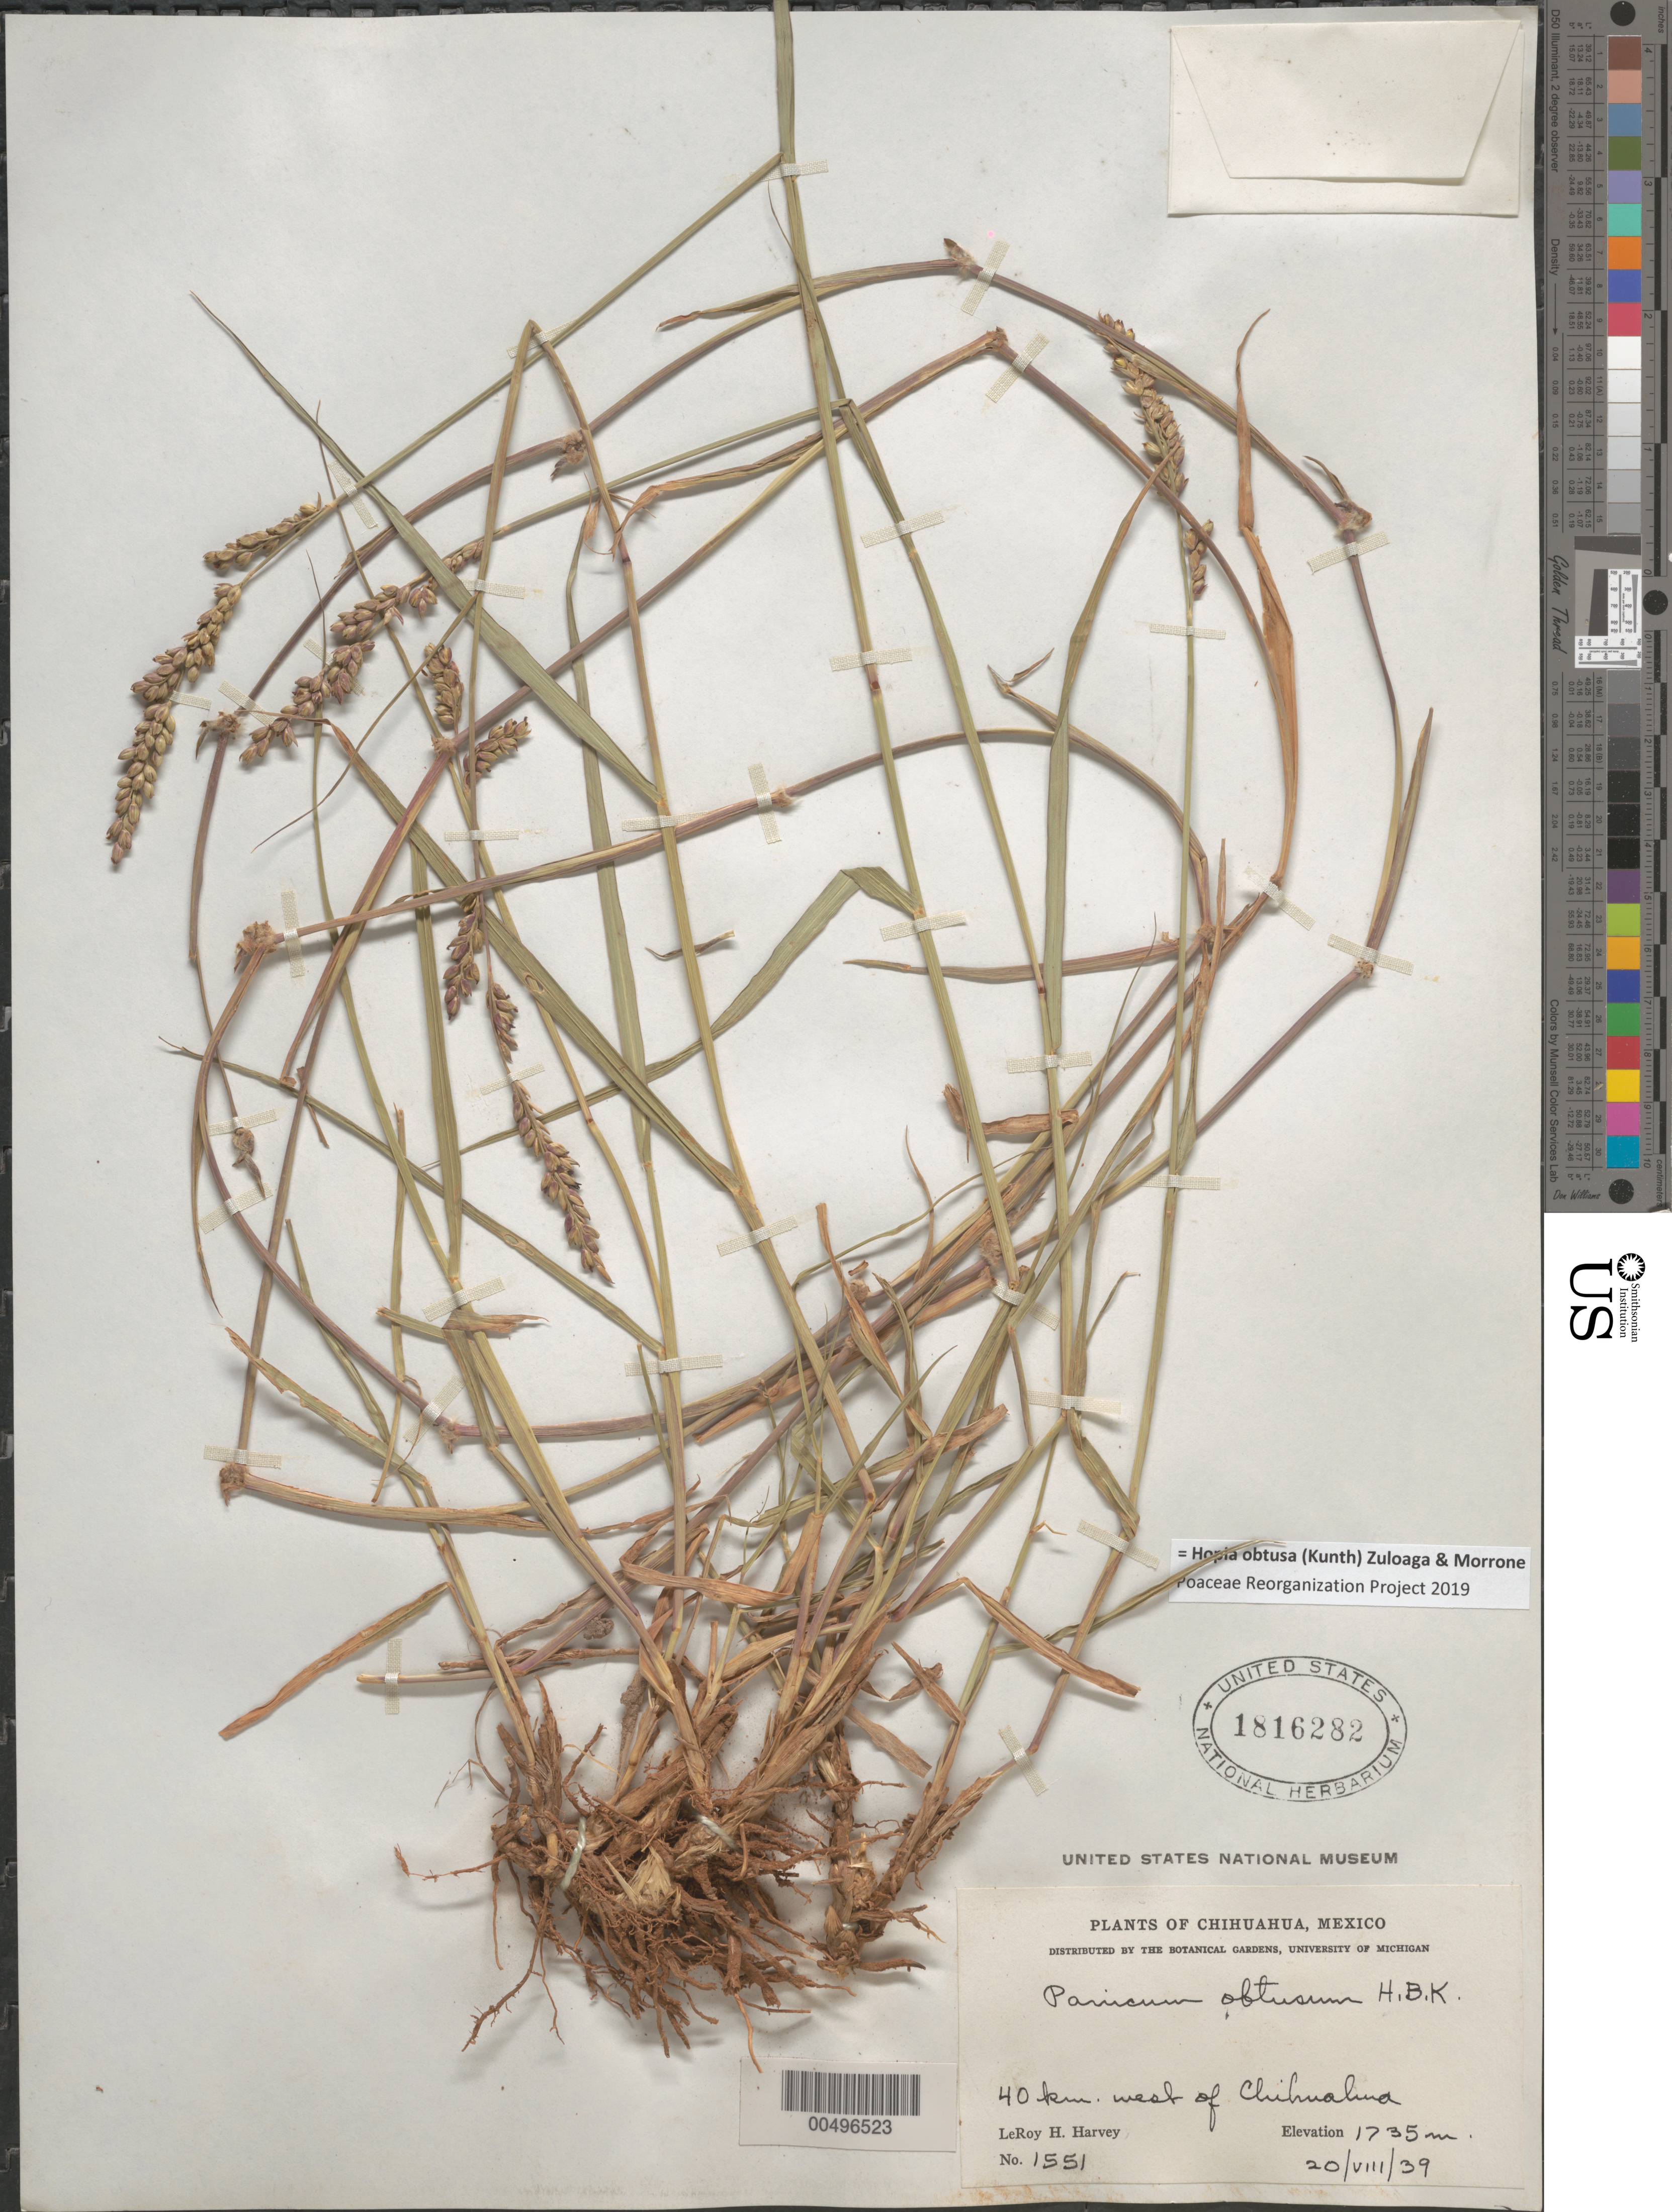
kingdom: Plantae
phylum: Tracheophyta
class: Liliopsida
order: Poales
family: Poaceae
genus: Panicum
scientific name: Panicum obtusum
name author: Kunth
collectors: L. H. Harvey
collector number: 1551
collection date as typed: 20 Aug 1939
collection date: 1939-08-20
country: Mexico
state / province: Chihuahua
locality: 40 km W of Chihuahua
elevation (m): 1735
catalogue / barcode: US 1816282